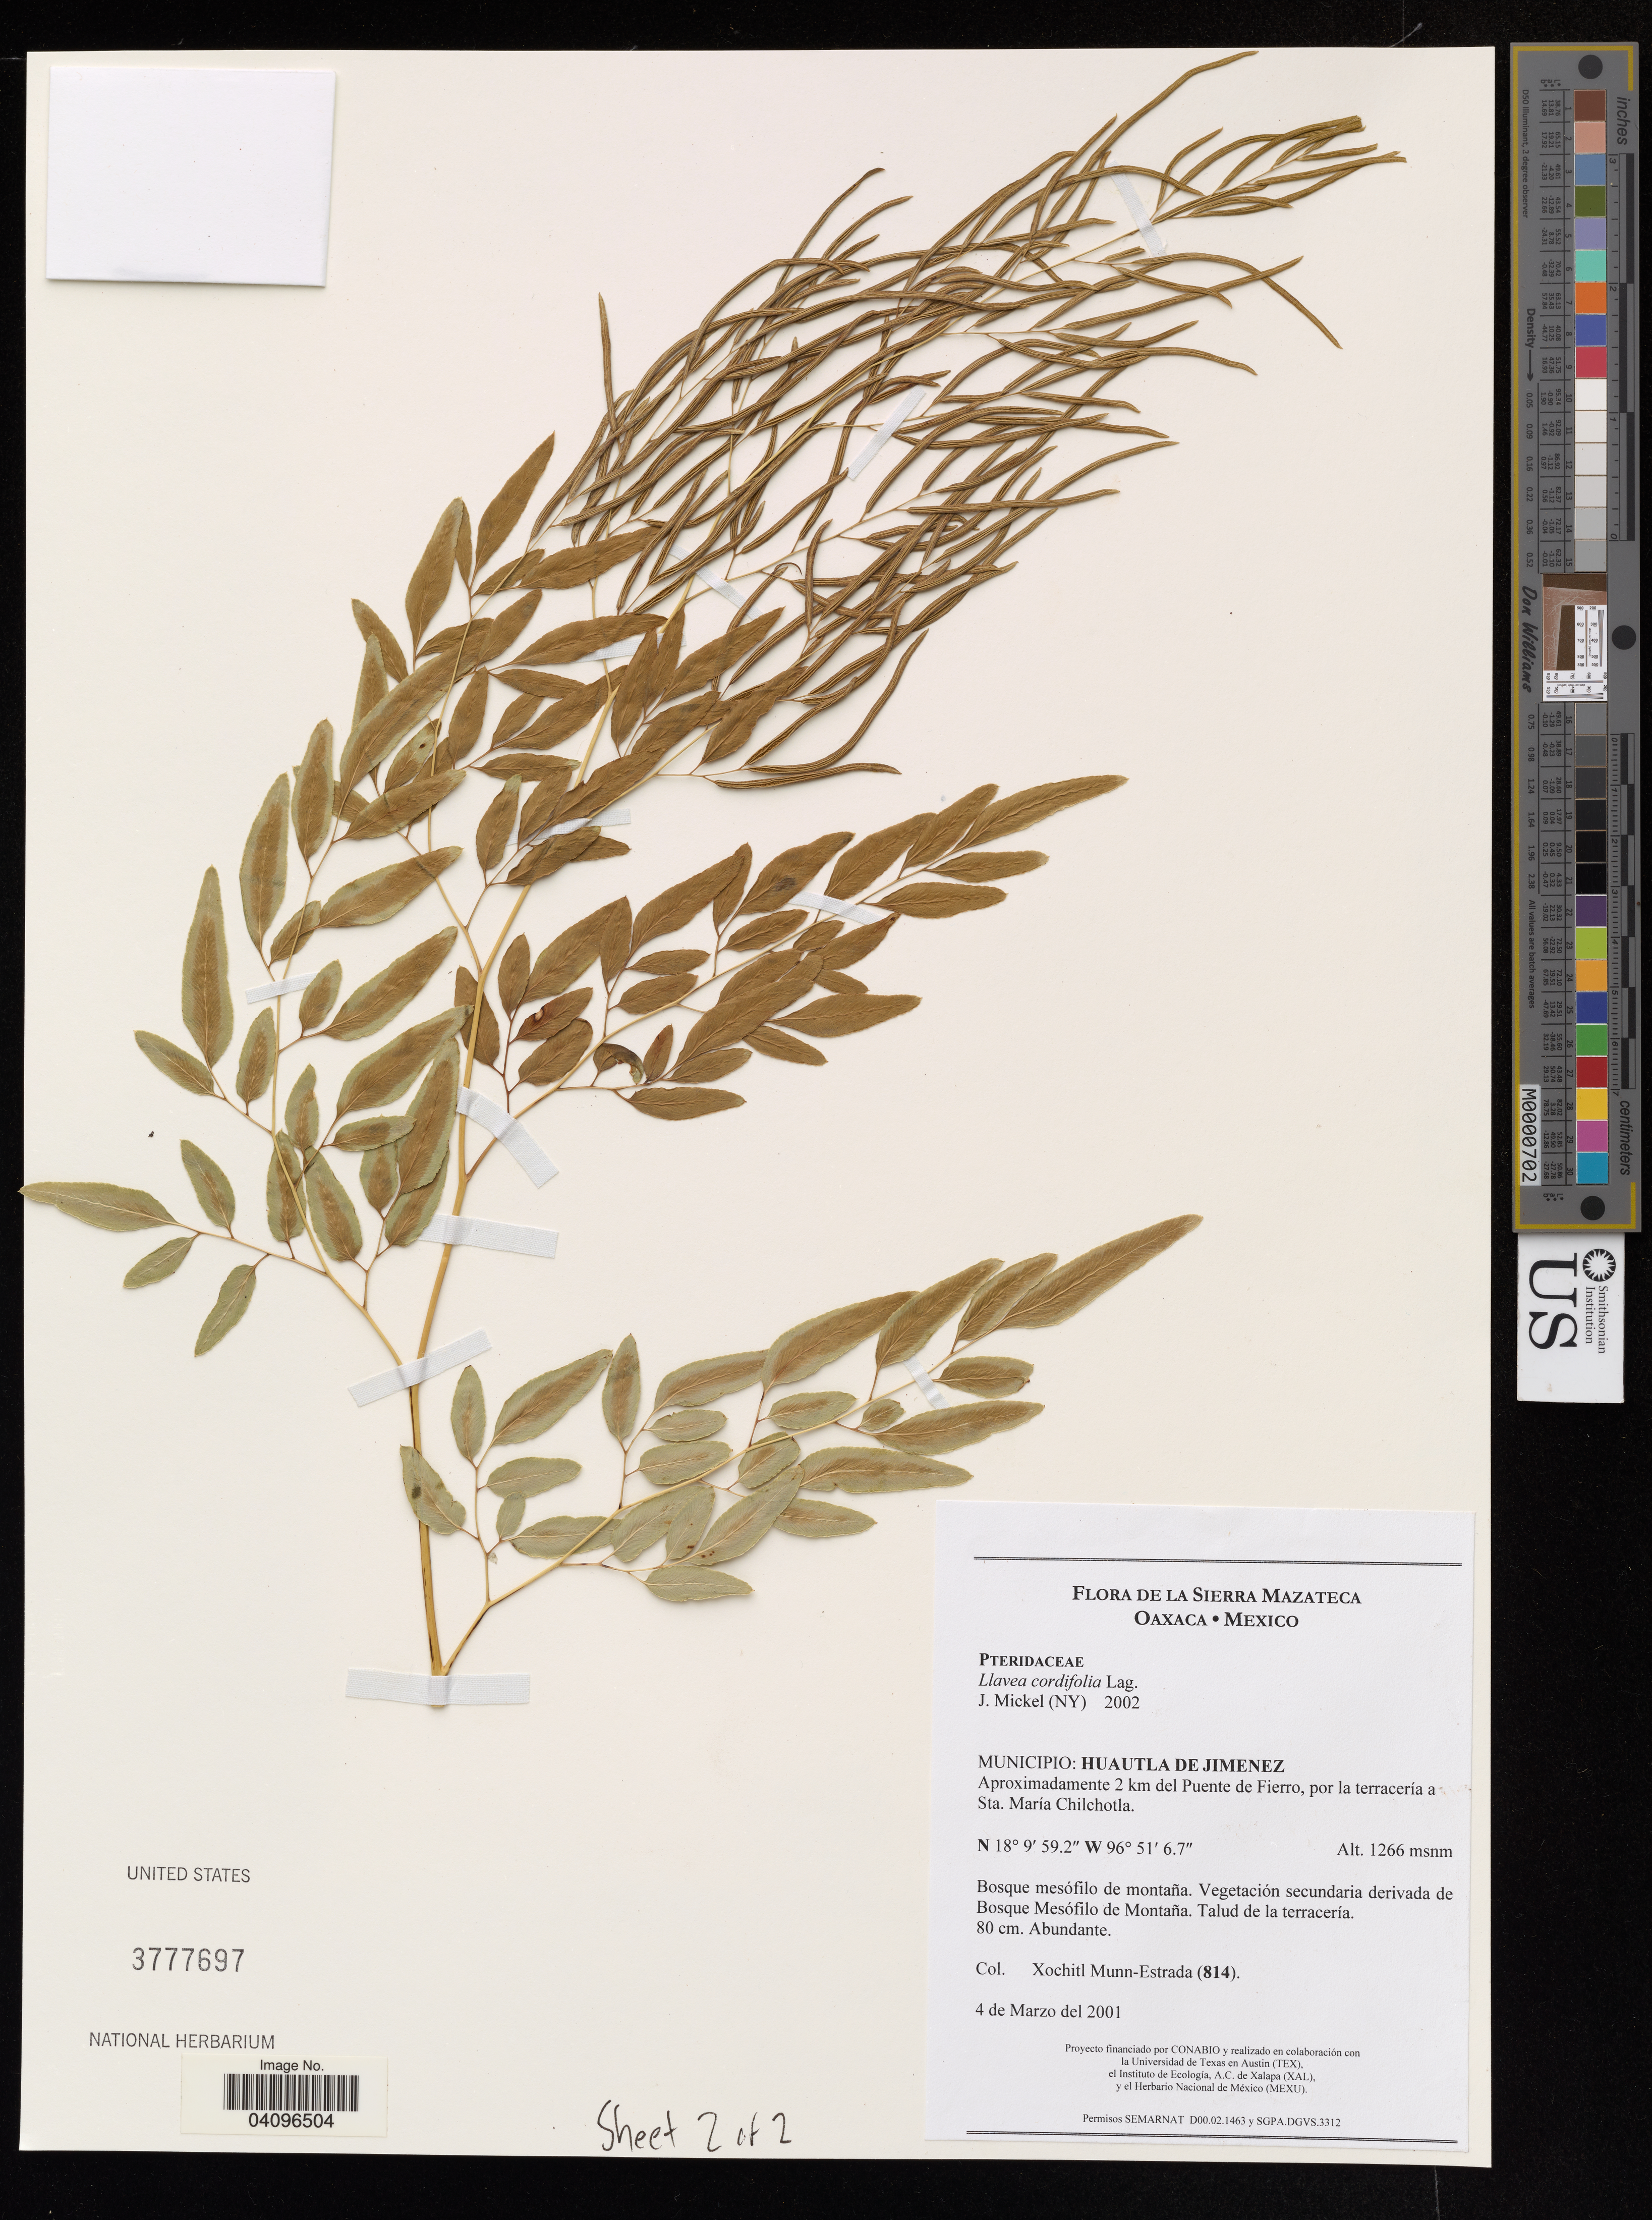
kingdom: Plantae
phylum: Tracheophyta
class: Polypodiopsida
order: Polypodiales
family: Pteridaceae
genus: Llavea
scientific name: Llavea cordifolia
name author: Lag.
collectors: X. Munn-Estrada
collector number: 814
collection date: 2001-03-04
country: Mexico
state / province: Oaxaca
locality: La Sierra Mazateca, Oaxaca Mexico. Municipio: Huautla de Jiminez. Aproximademente 2 km del Puente de Fierro, por la terraceria a Sta. Maria Chilchotla.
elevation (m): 1266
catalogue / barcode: US 3777697